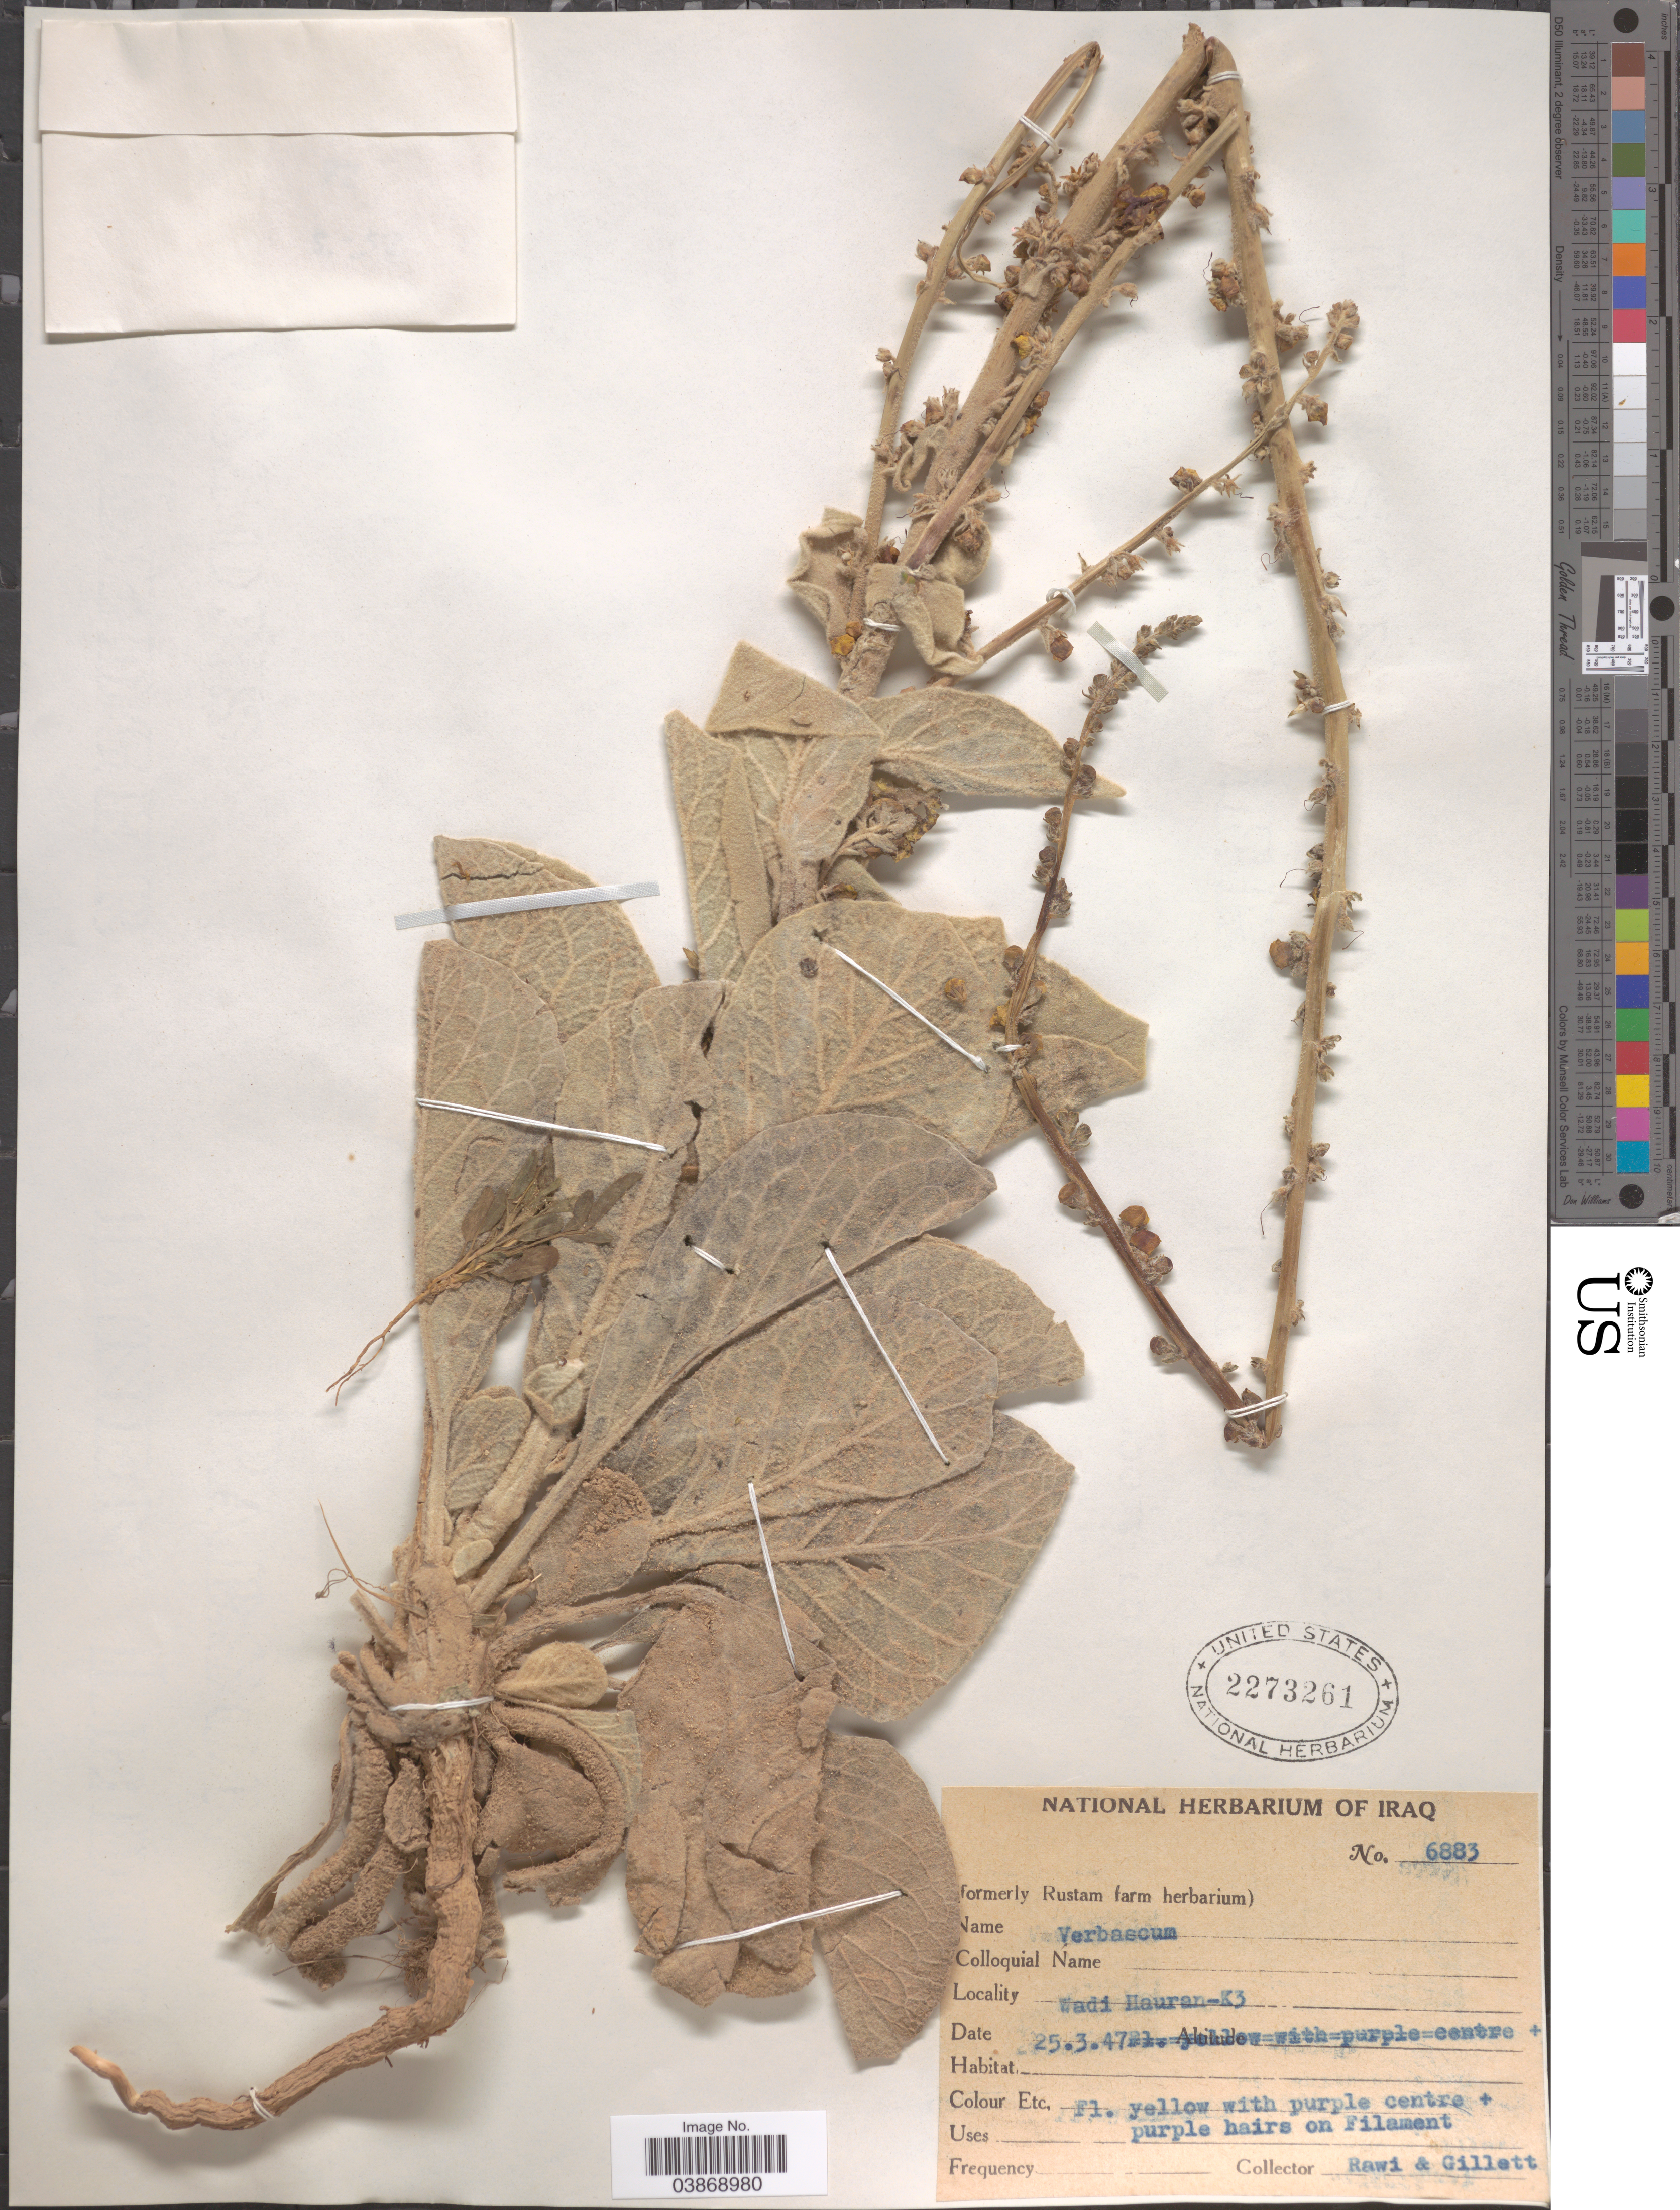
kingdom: Plantae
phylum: Tracheophyta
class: Magnoliopsida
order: Lamiales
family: Scrophulariaceae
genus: Verbascum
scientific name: Verbascum sp.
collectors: -. Rawi & Gillett, --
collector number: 6883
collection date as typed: Transcribed d/m/y: 25/3/47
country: Iraq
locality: Wadi Hauran - K3.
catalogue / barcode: US 2273261